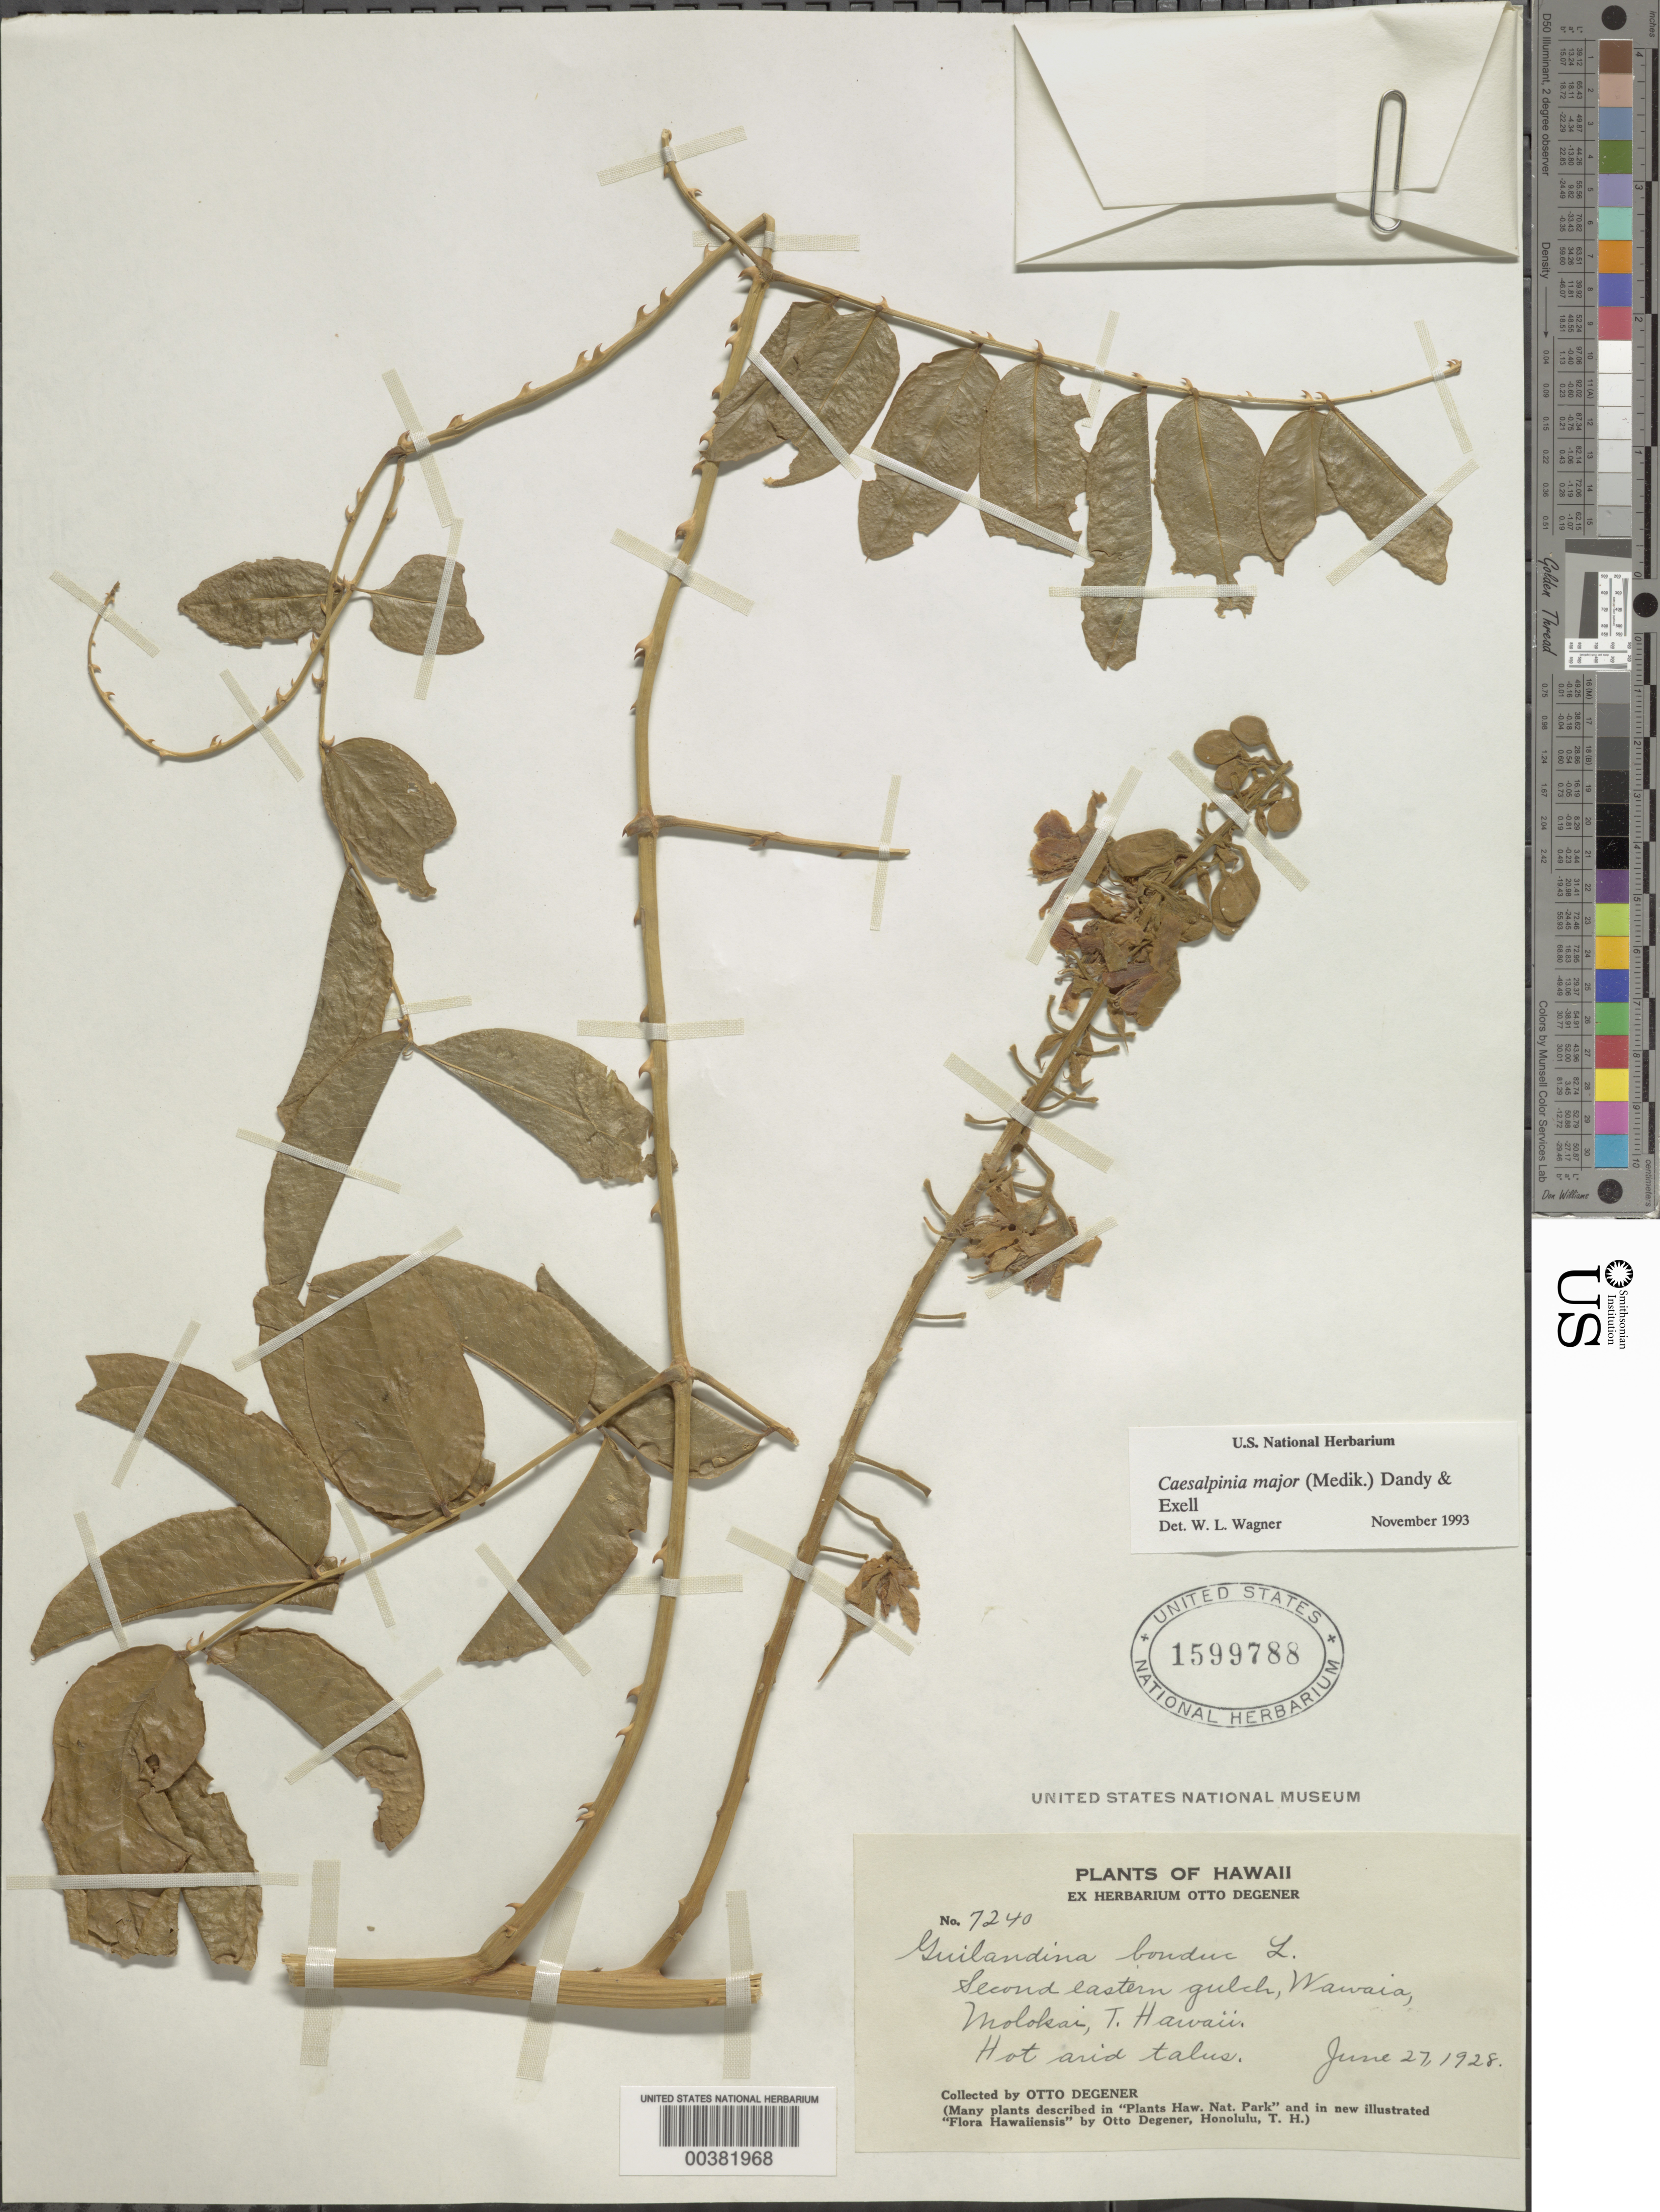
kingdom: Plantae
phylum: Tracheophyta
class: Magnoliopsida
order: Fabales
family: Fabaceae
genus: Guilandina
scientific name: Guilandina major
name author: (Medik.) Small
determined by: Wagner, W. L., (BOT), Smithsonian Institution - National Museum of Natural History (UNITED STATES)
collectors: O. Degener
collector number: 7240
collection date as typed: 27 Jun 1928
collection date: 1928-06-27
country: United States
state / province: Hawaii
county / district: Maui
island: Moloka'i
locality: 2nd eastern gulch, wawaia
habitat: Hot arid talus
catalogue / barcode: US 1599788